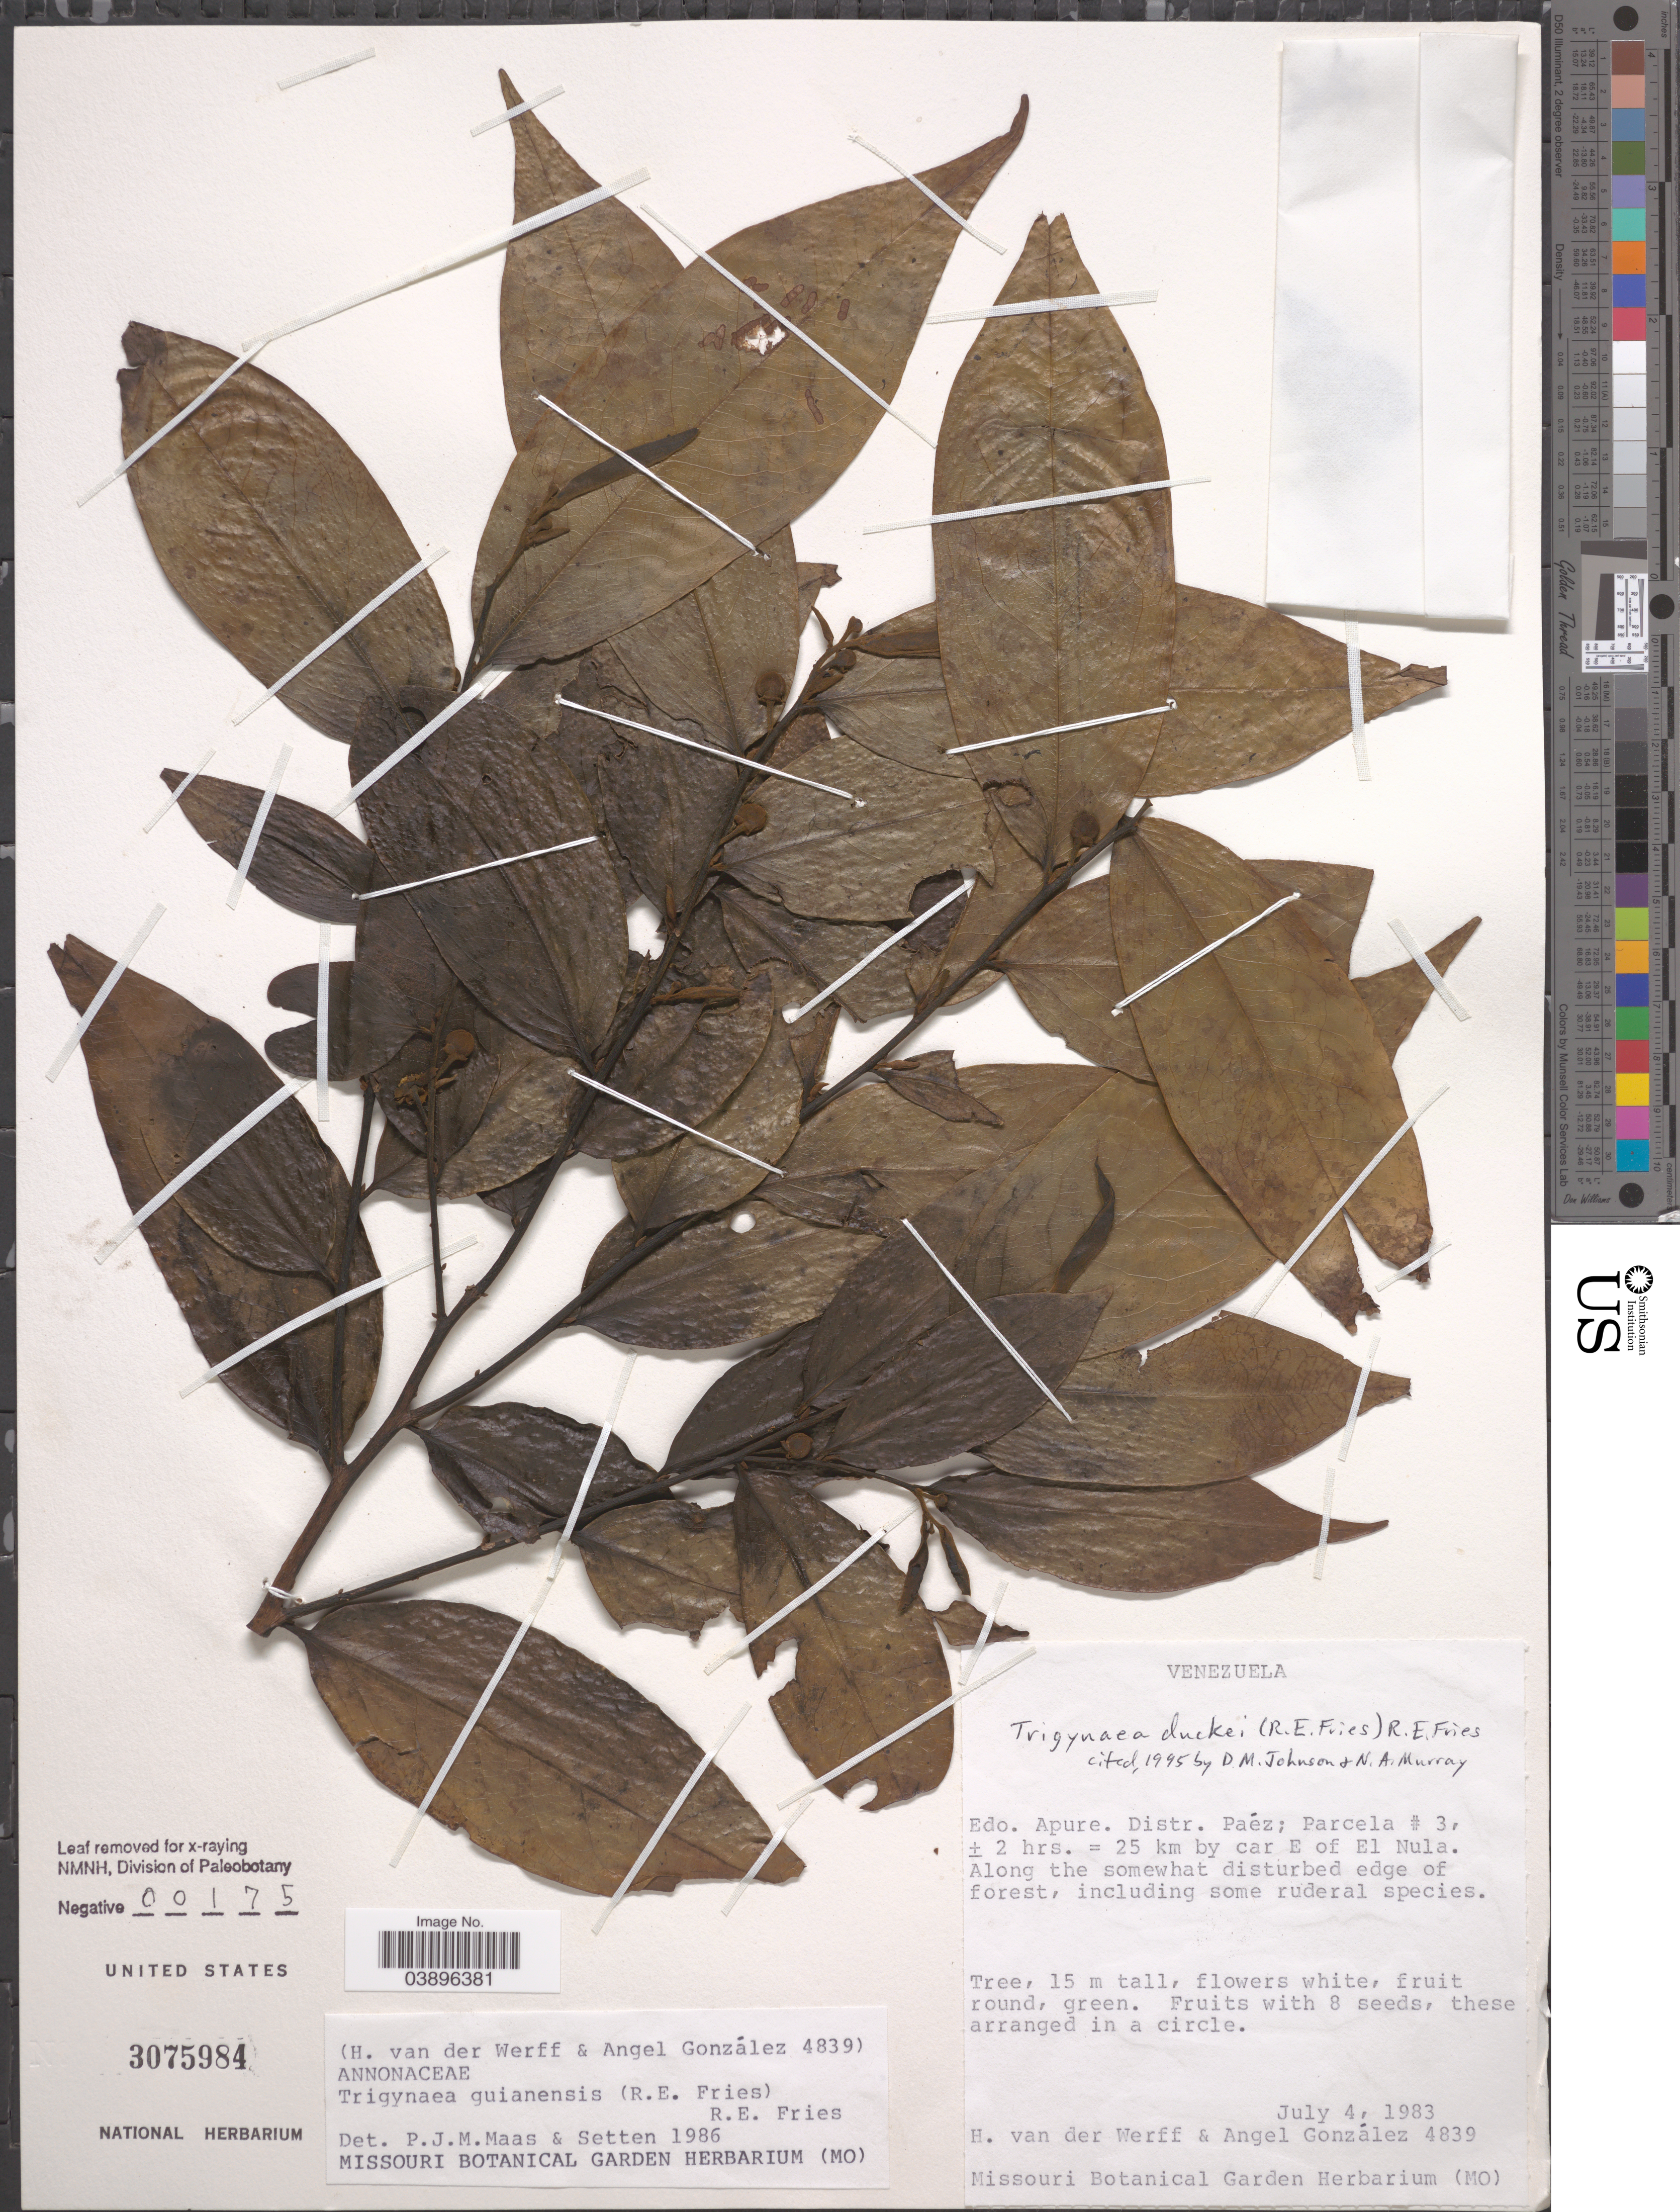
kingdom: Plantae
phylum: Tracheophyta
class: Magnoliopsida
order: Magnoliales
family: Annonaceae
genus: Trigynaea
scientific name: Trigynaea duckei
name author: (R.E. Fr.) R.E. Fr.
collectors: H. van der Werff & A. C. González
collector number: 4839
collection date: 1983-07-04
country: Venezuela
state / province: Apure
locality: Distr. Paéz; Parcela #3, ± 2 hrs. - 25 km by car E of El Nula.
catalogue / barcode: US 3075984